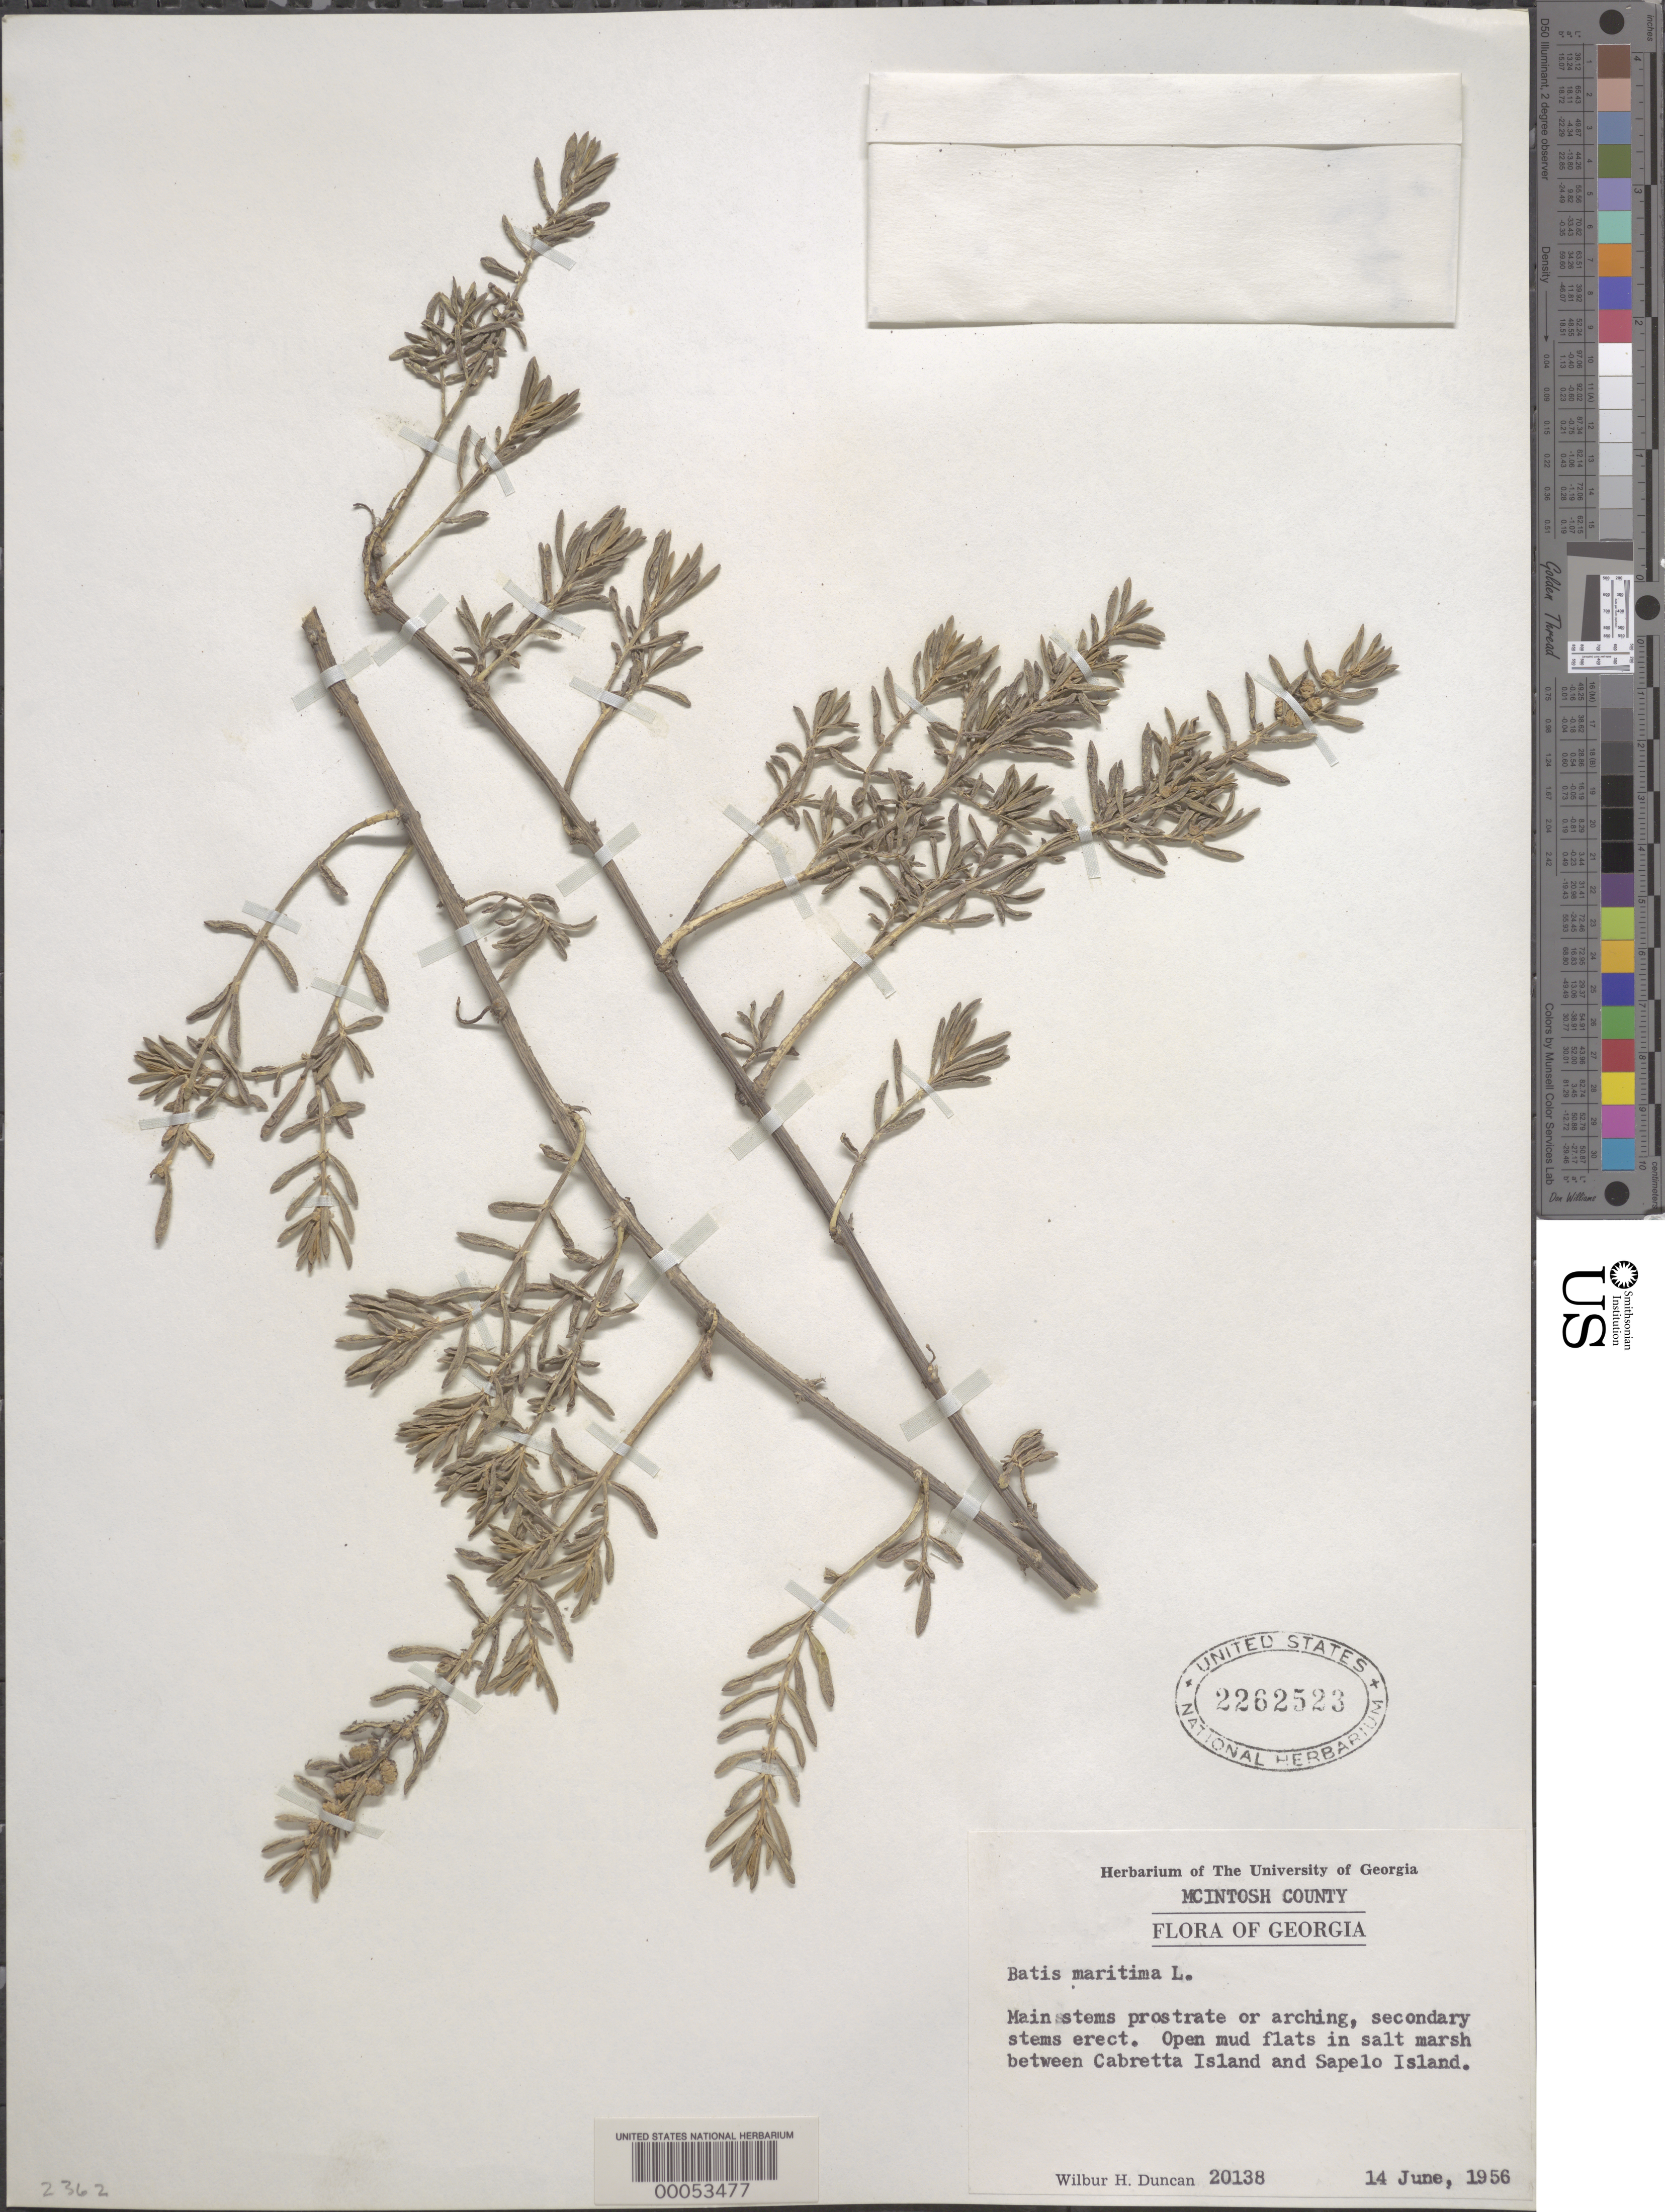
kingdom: Plantae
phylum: Tracheophyta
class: Magnoliopsida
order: Brassicales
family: Bataceae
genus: Batis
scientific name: Batis maritima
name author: L.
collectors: W. H. Duncan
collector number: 20138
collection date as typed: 14 Jun 1956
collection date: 1956-06-14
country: United States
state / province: Georgia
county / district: Mcintosh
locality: Between cabretta island and sapelo island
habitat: Mud flats in salt marsh.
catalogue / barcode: US 2262523